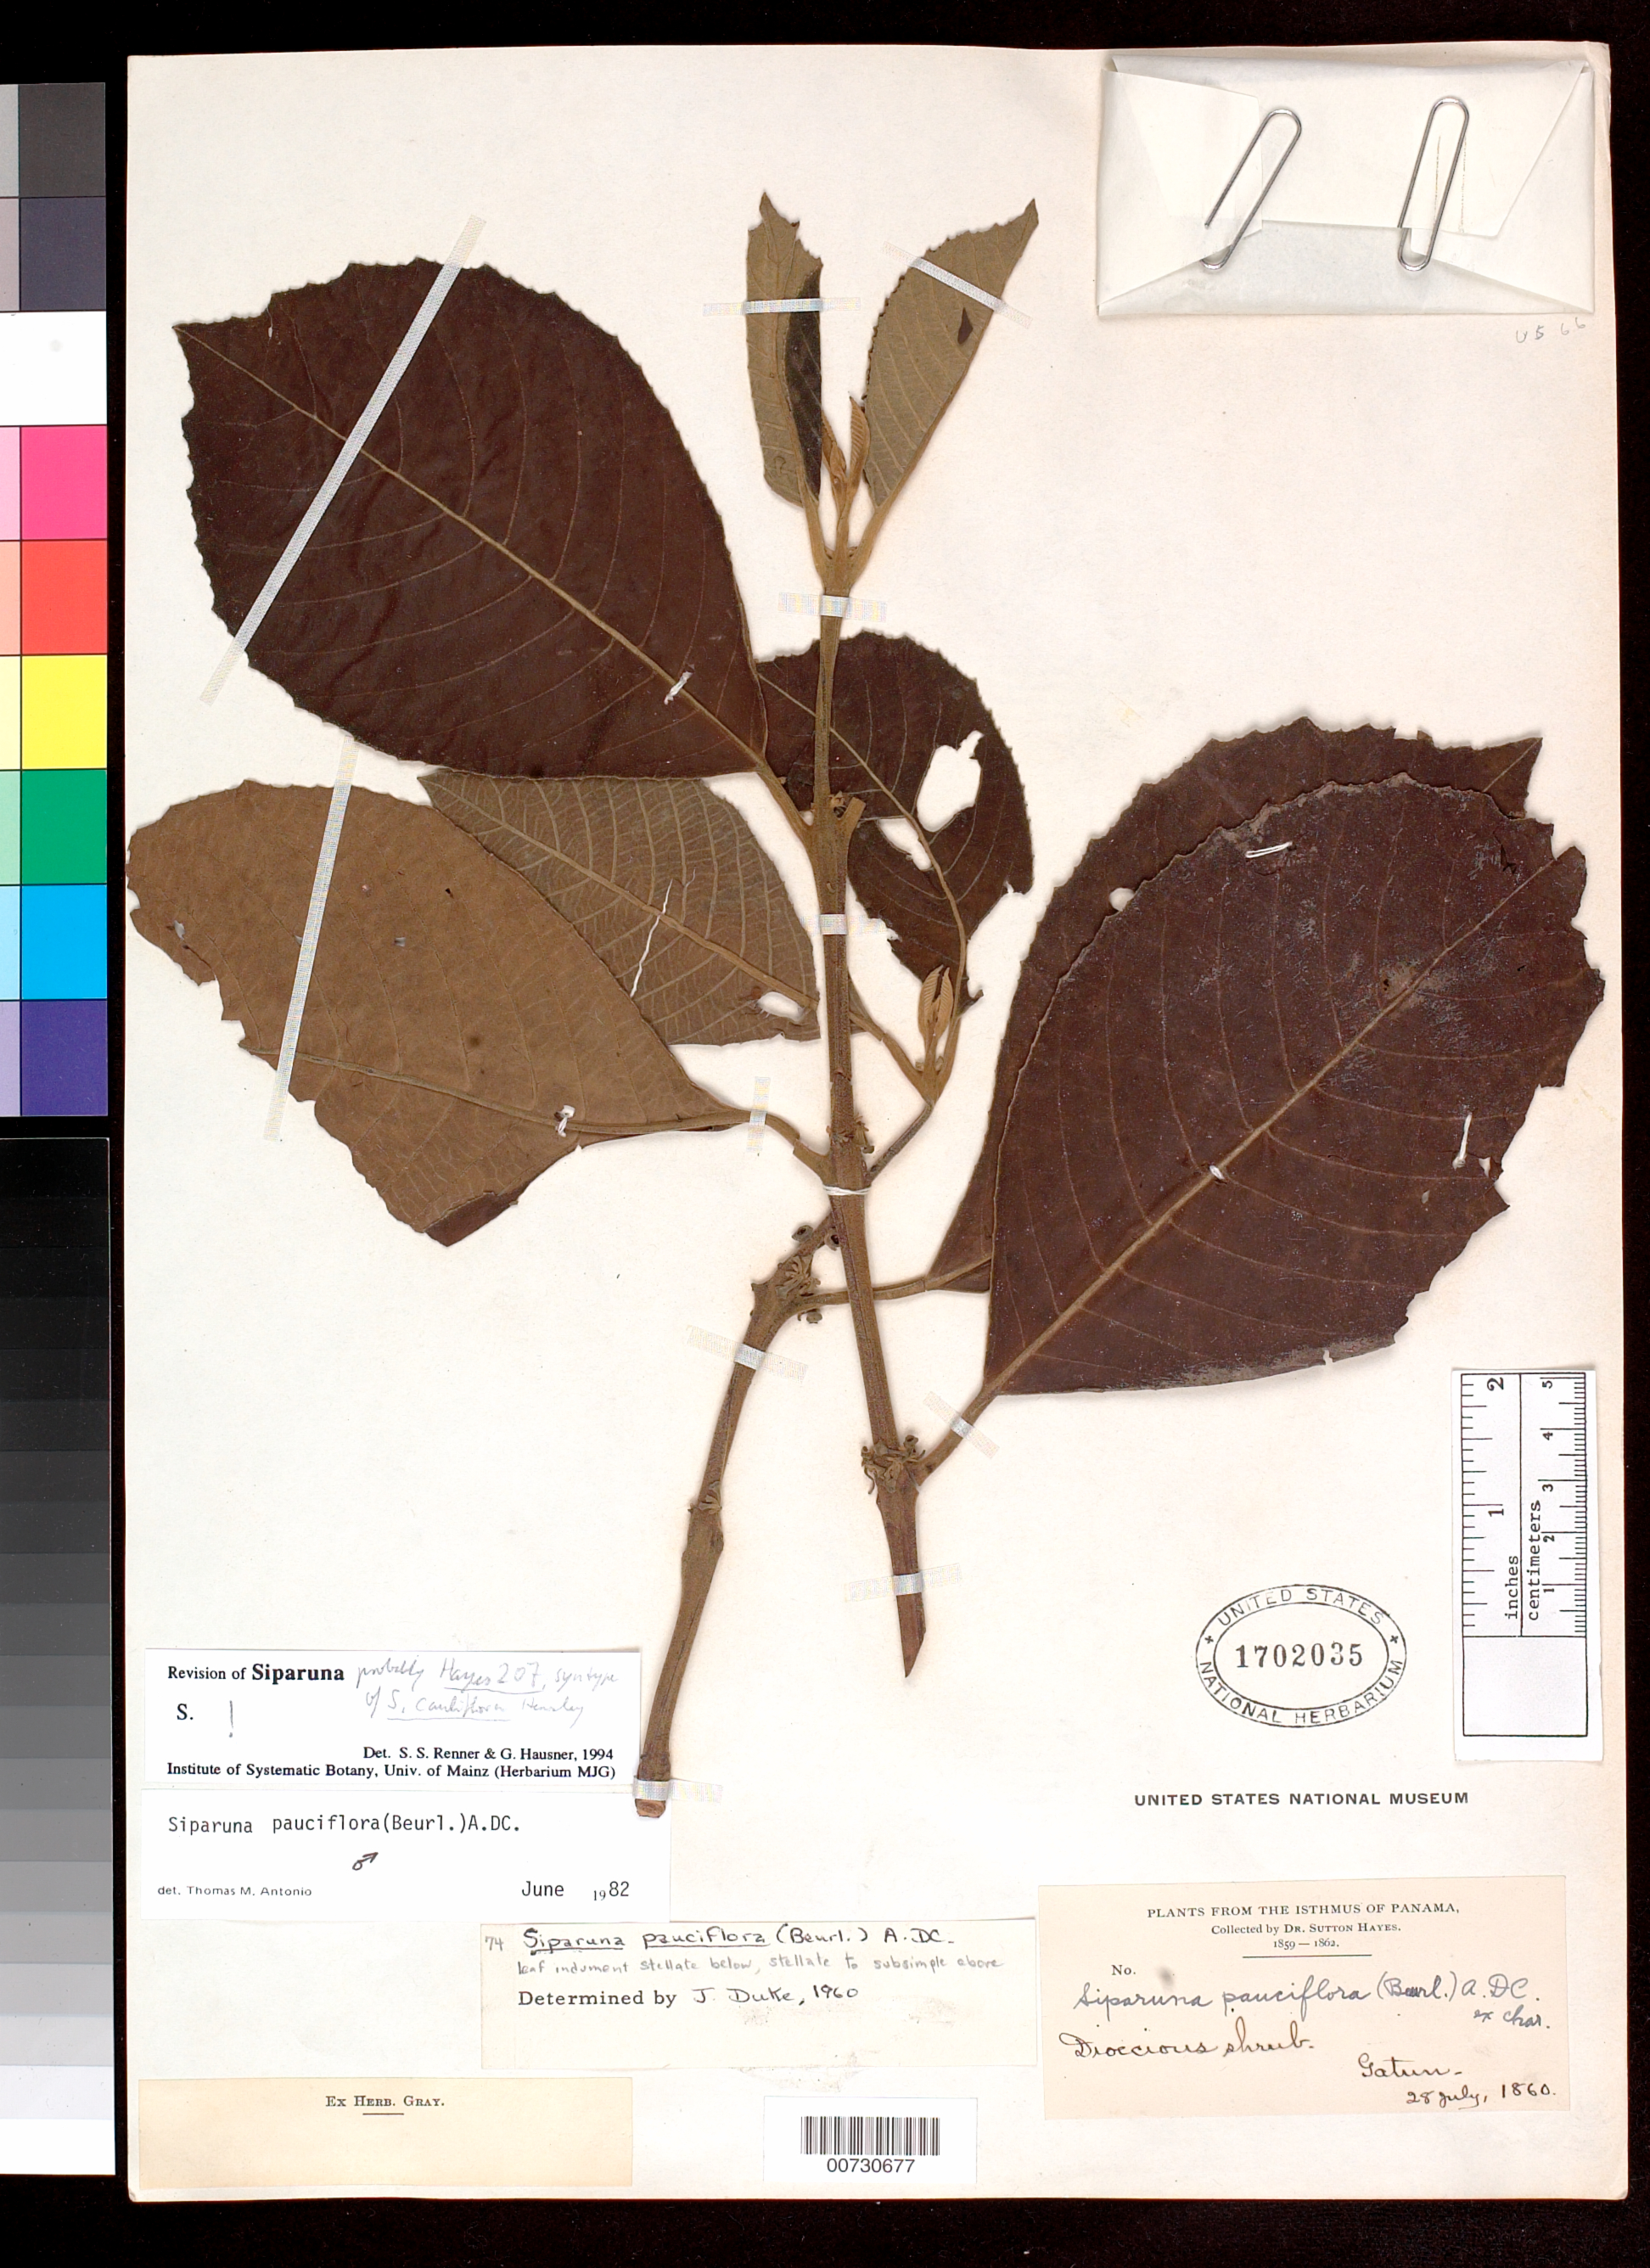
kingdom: Plantae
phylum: Tracheophyta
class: Magnoliopsida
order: Laurales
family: Siparunaceae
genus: Siparuna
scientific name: Siparuna cauliflora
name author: Hemsl.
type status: Isolectotype; Isosyntype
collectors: S. Hayes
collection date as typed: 28 Jul 1860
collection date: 1860-07-28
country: Panama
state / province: Colón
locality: Gatun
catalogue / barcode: US 1702035